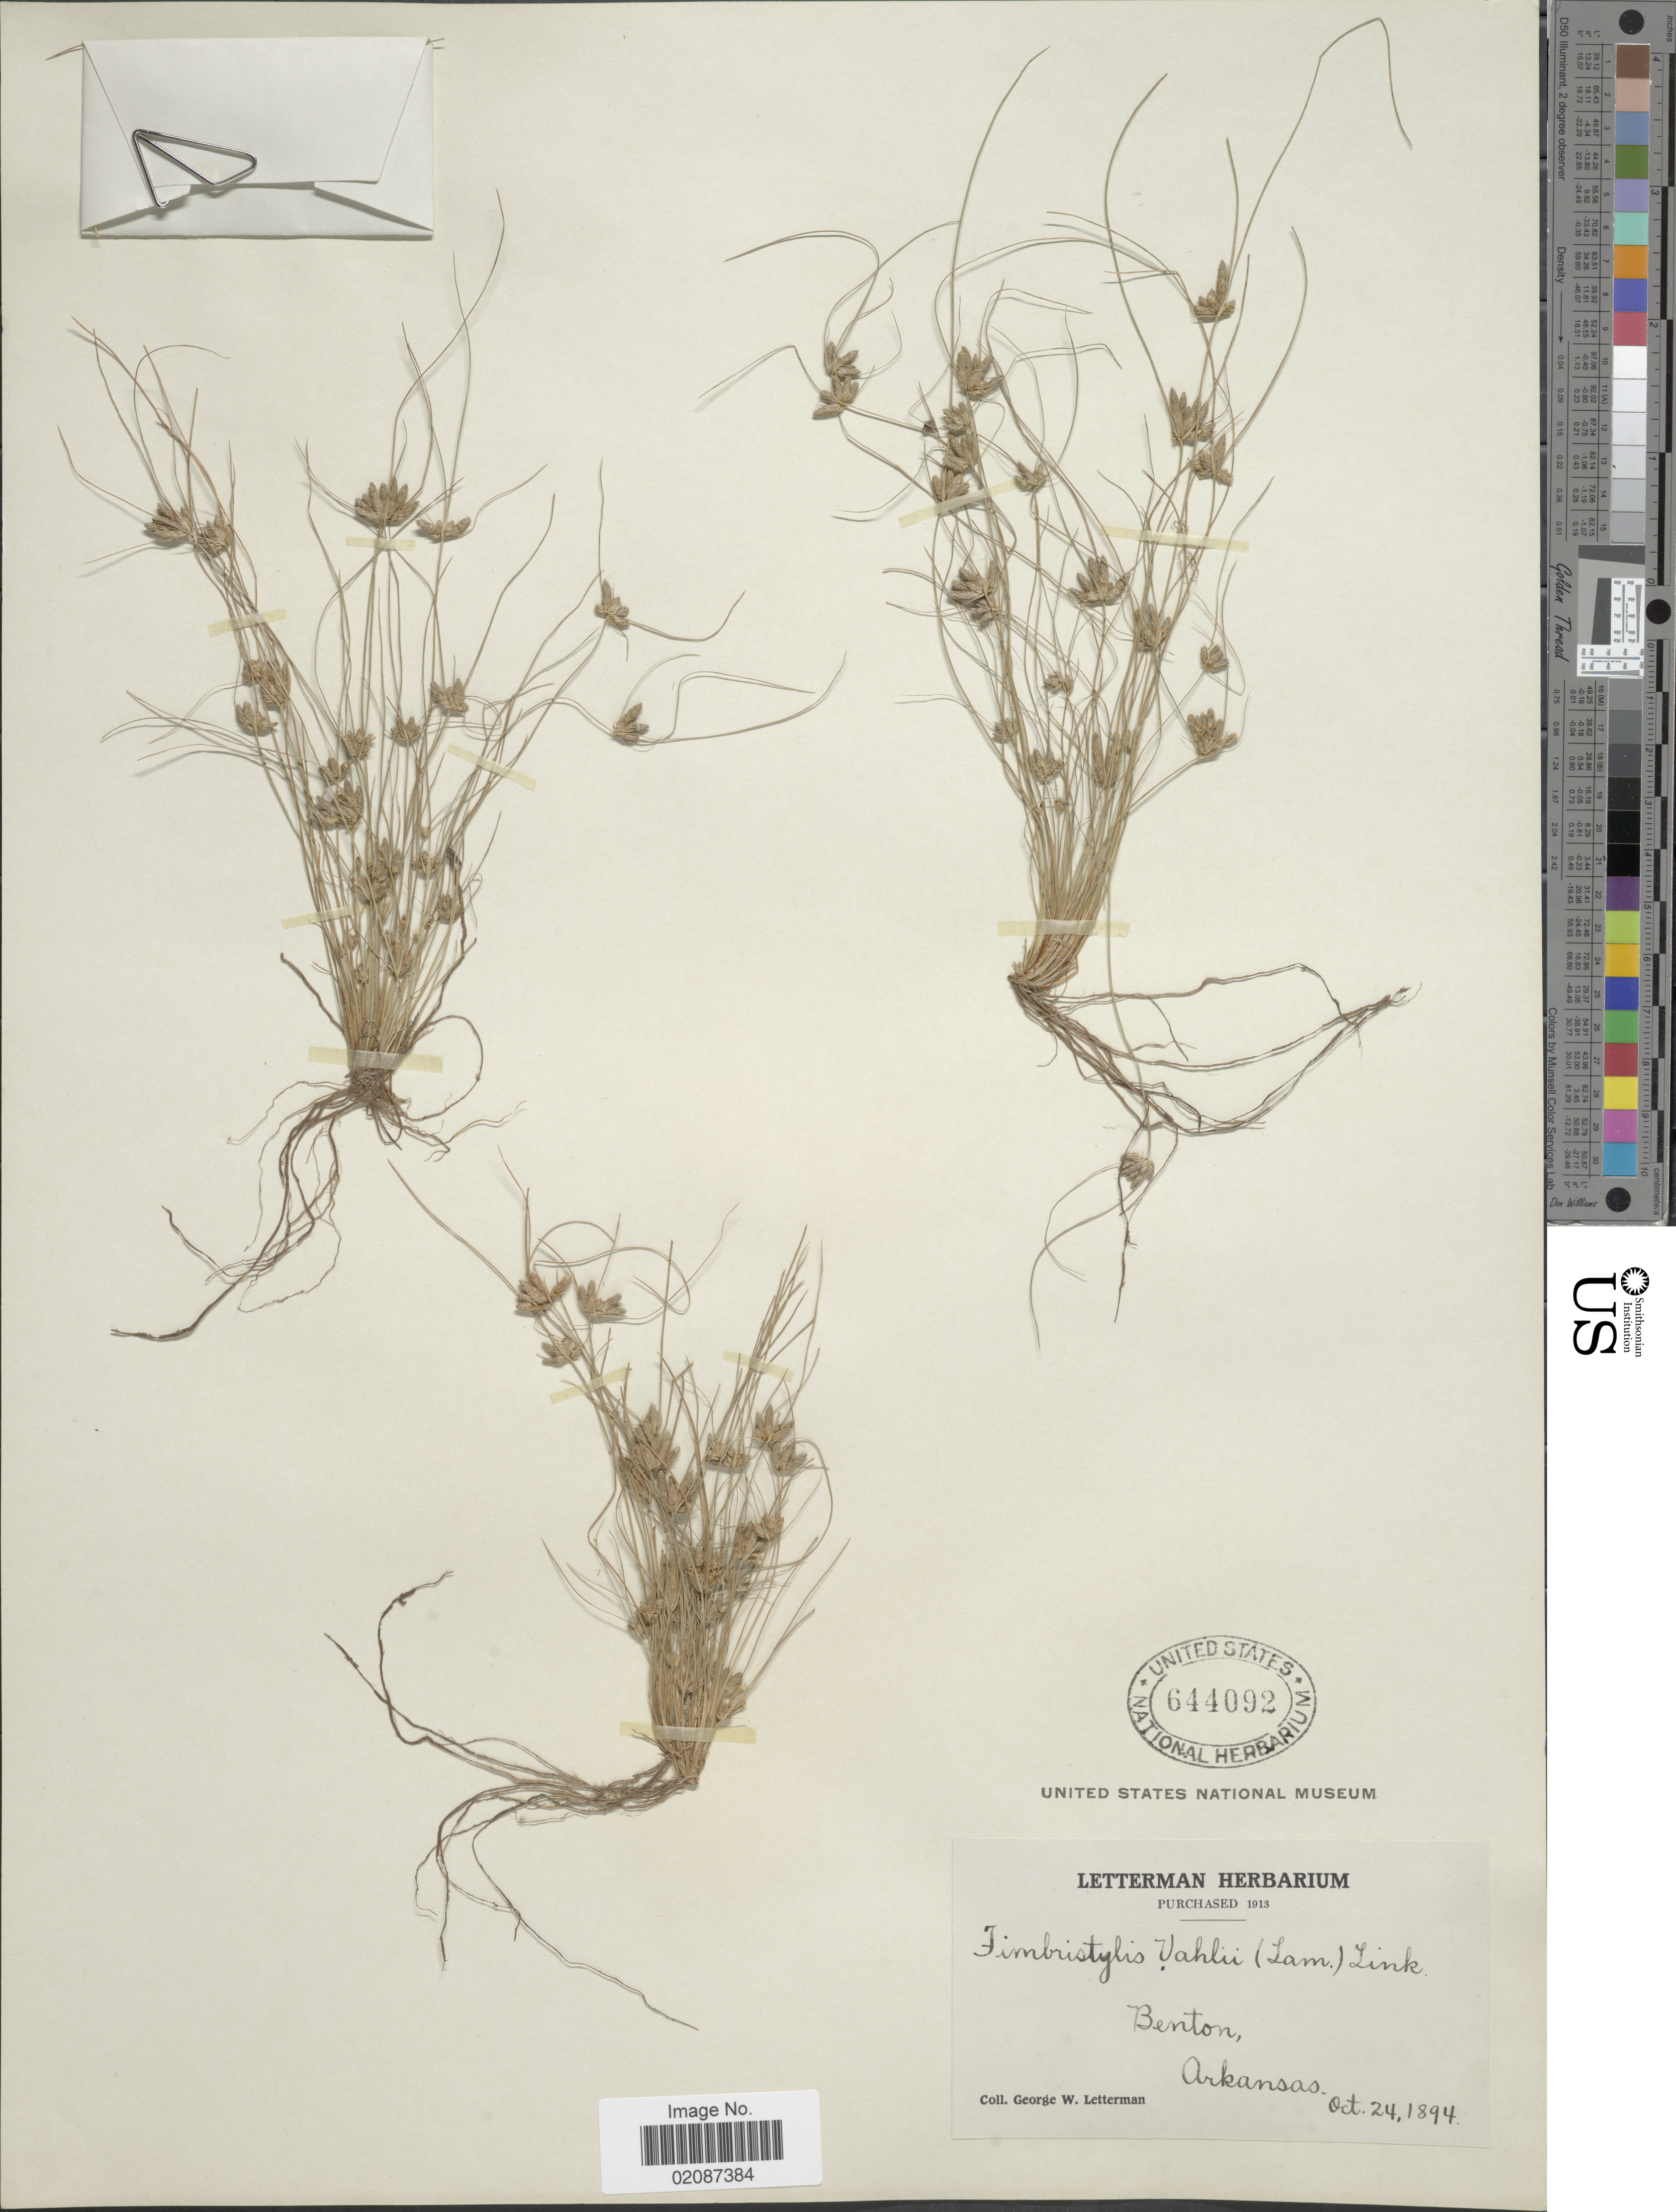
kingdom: Plantae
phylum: Tracheophyta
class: Liliopsida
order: Poales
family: Cyperaceae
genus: Fimbristylis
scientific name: Fimbristylis vahlii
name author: (Lam.) Link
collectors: G. W. Letterman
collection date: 1894-10-24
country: United States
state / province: Arkansas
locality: Benton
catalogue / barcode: US 644092